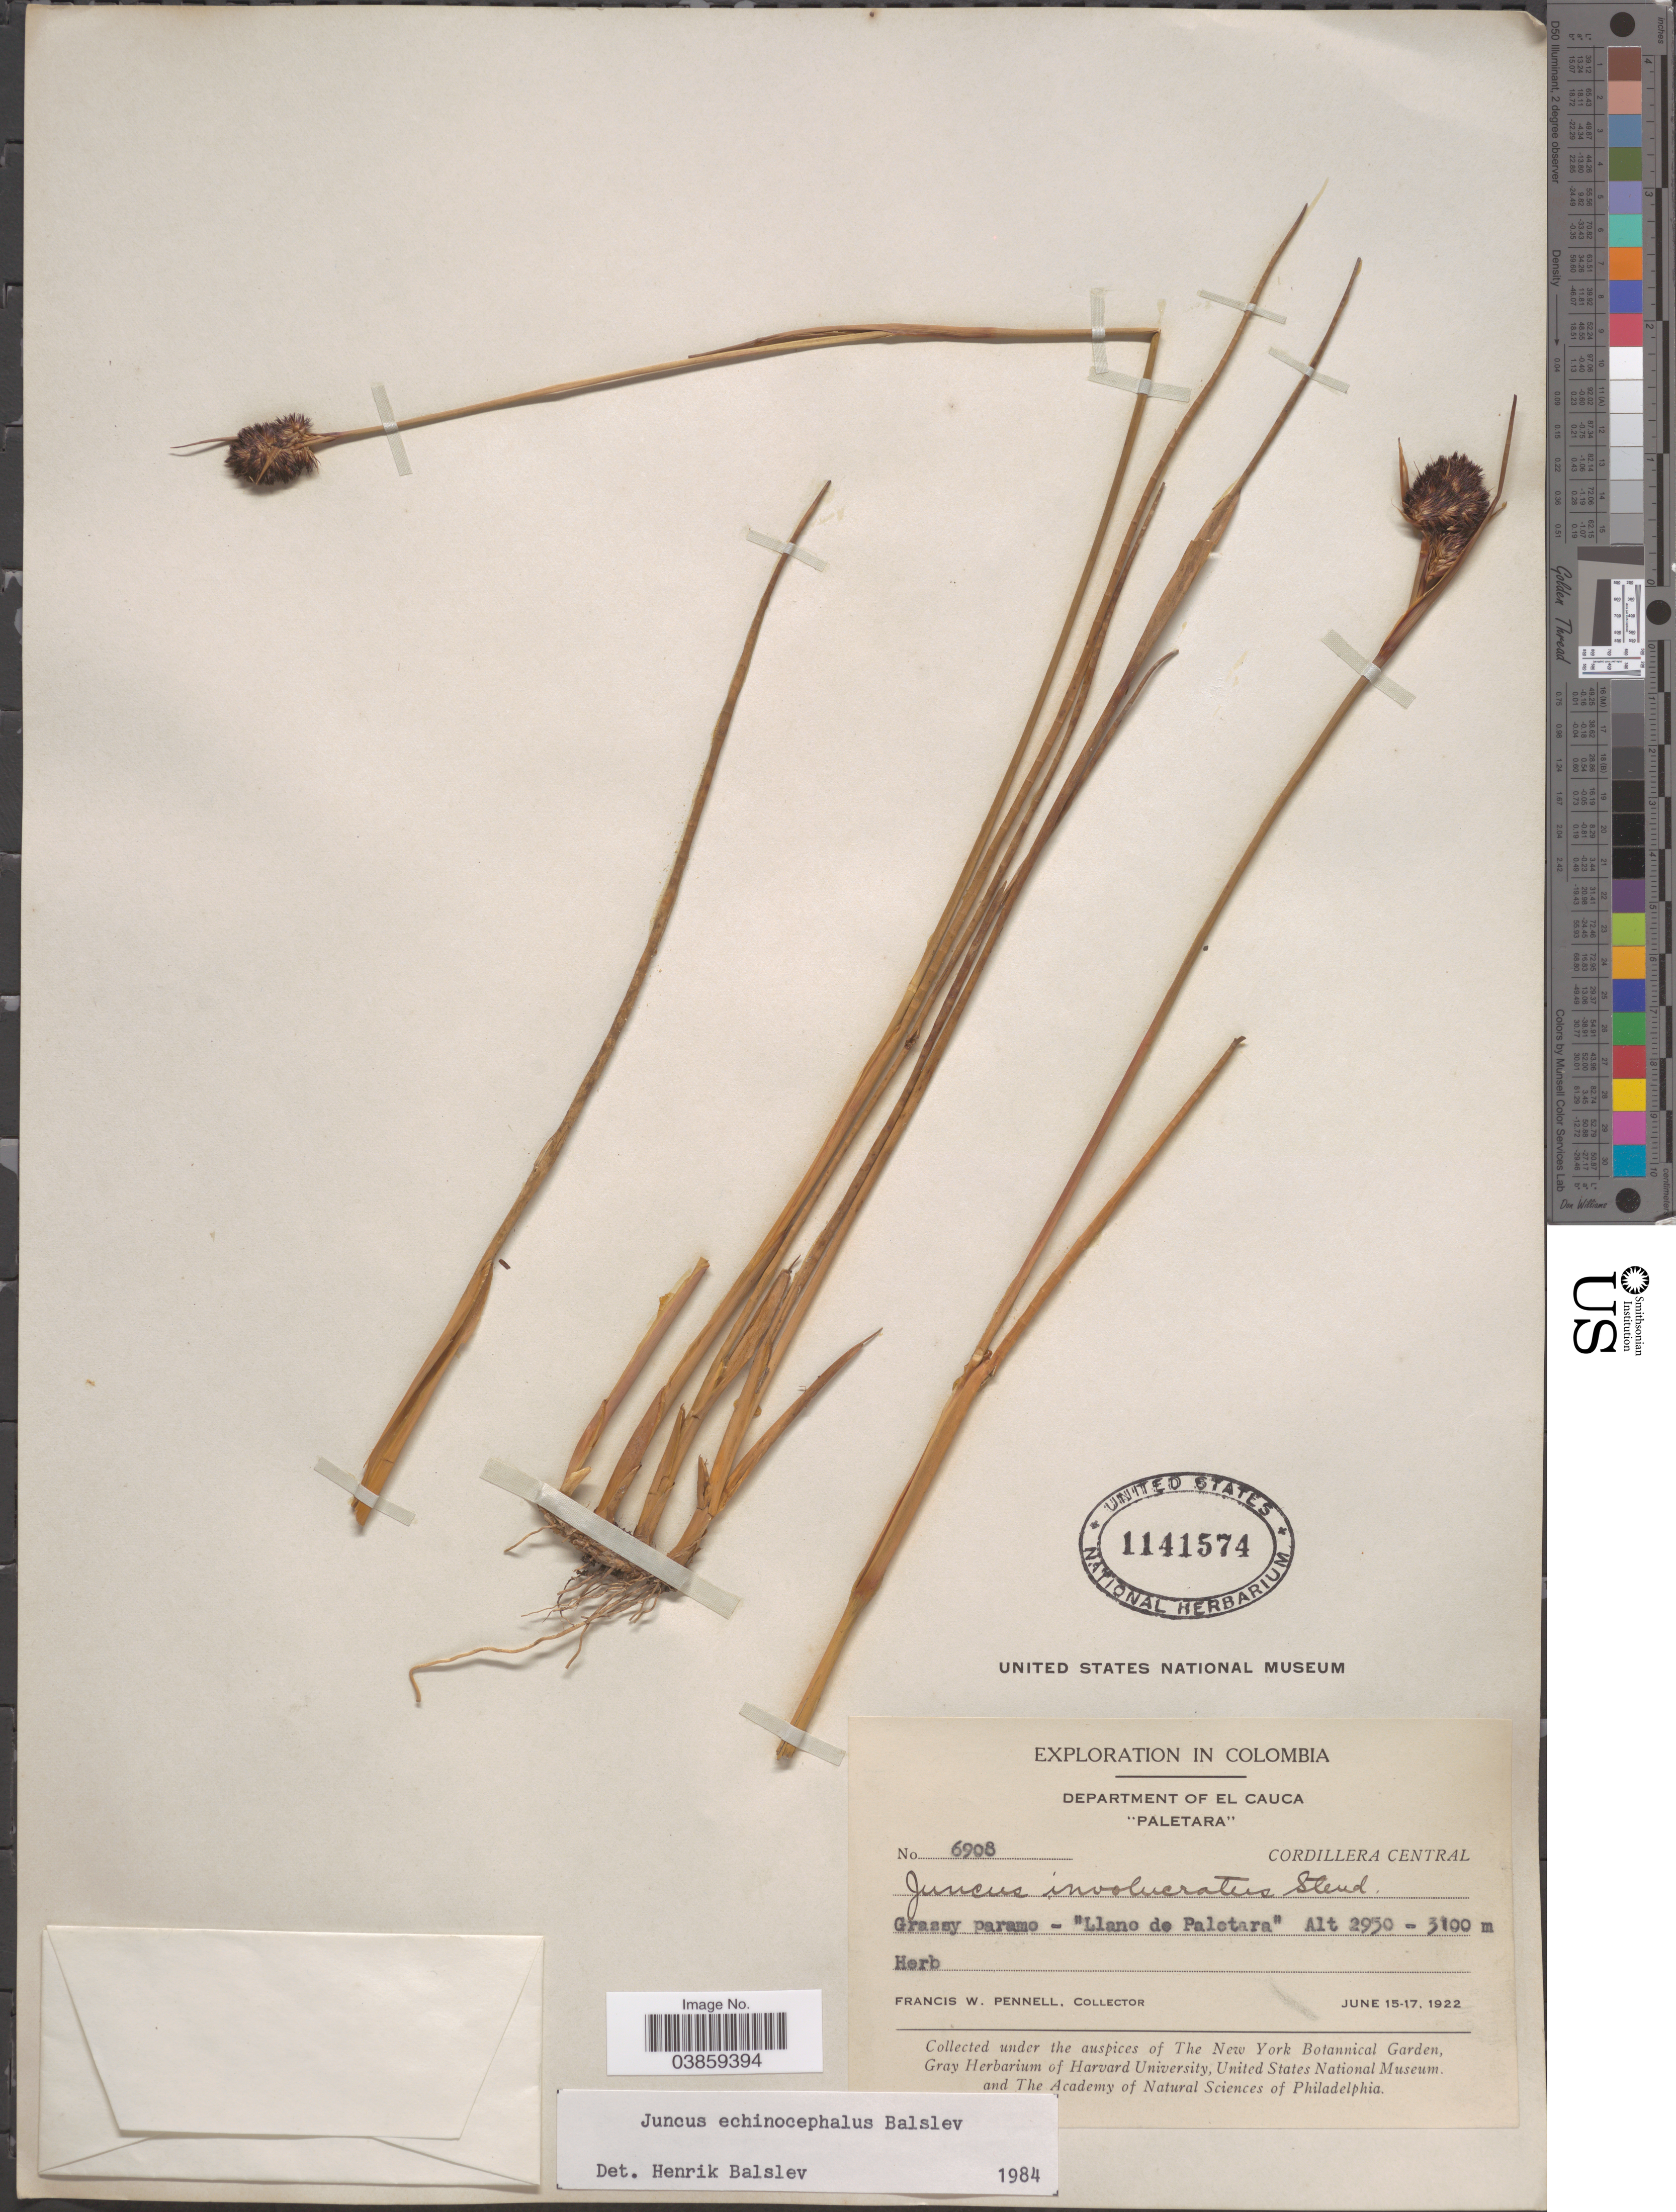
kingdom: Plantae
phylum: Tracheophyta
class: Liliopsida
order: Poales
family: Juncaceae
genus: Juncus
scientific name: Juncus echinocephalus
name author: Balslev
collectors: F. W. Pennell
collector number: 6908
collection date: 1922-06-15/1922-06-17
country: Colombia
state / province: Cauca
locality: Department of Cauca. "Paletara". Grassy paramo - "Llano de Paletera".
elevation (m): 2950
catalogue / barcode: US 1141574